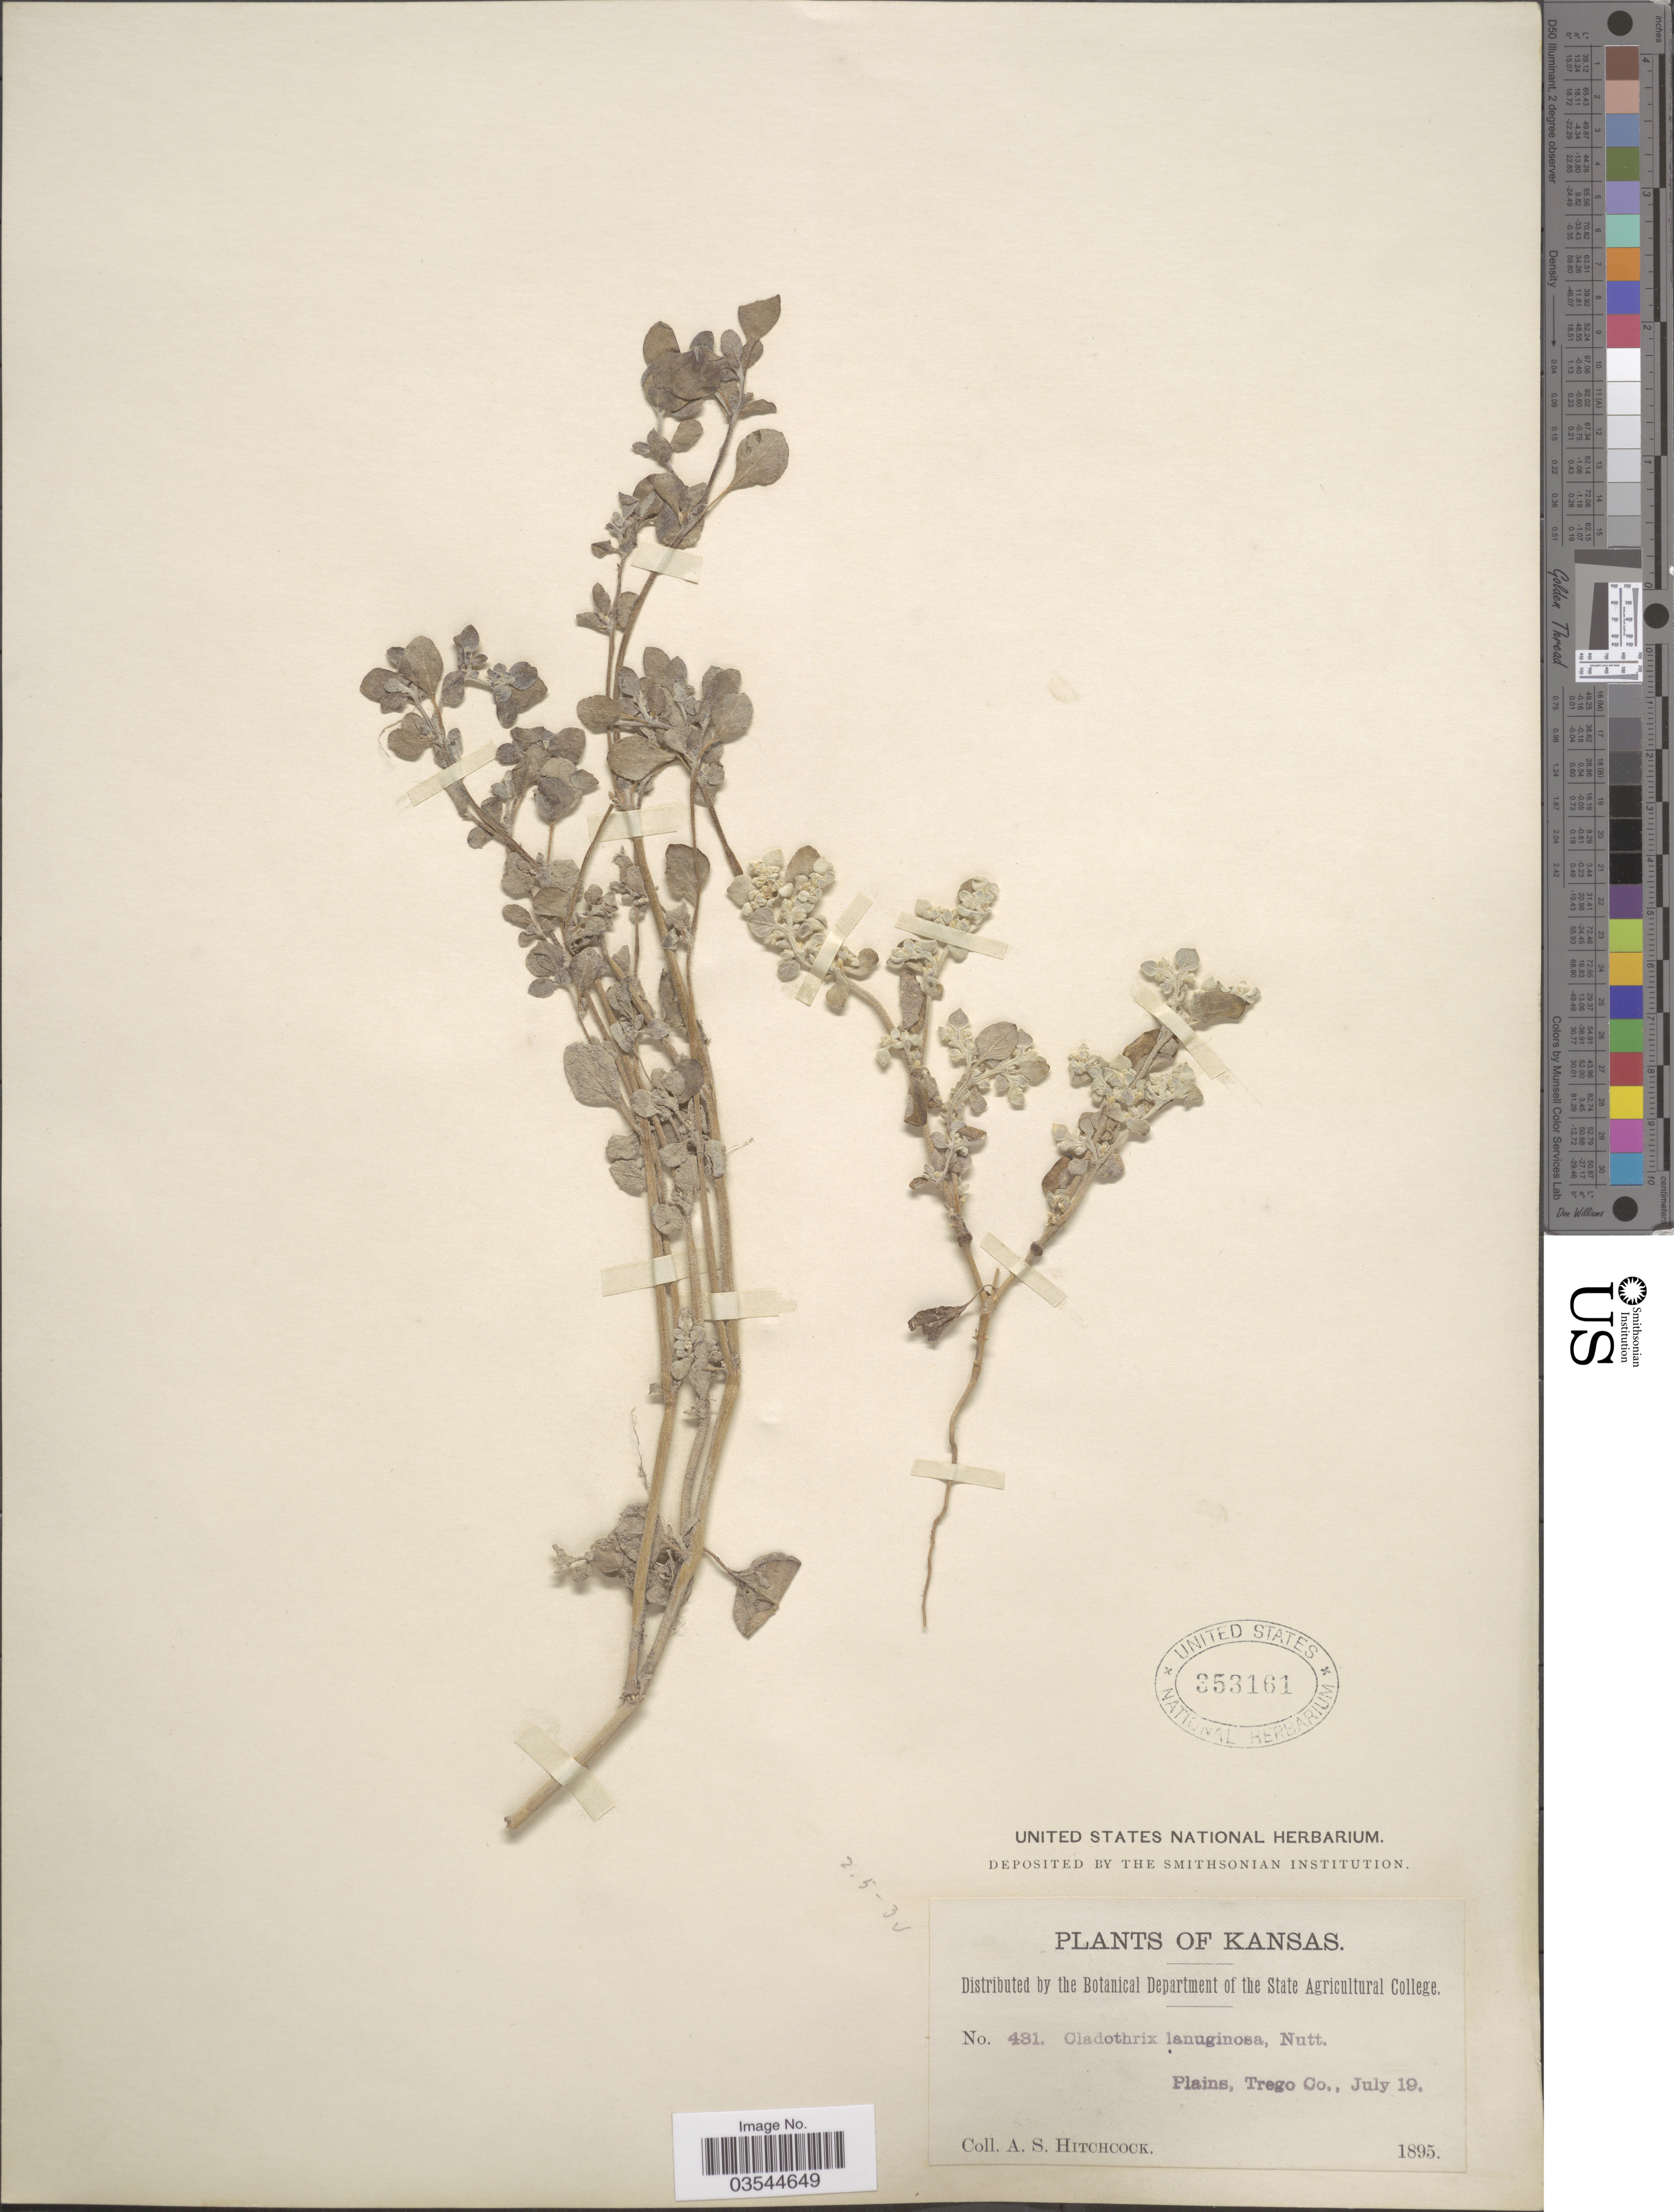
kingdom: Plantae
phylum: Tracheophyta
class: Magnoliopsida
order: Caryophyllales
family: Amaranthaceae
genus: Tidestromia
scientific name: Tidestromia lanuginosa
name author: (Nutt.) Standl.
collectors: A. S. Hitchcock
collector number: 431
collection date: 1895-07-19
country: United States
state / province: Kansas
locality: Plains, Trego Co.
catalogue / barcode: US 353161